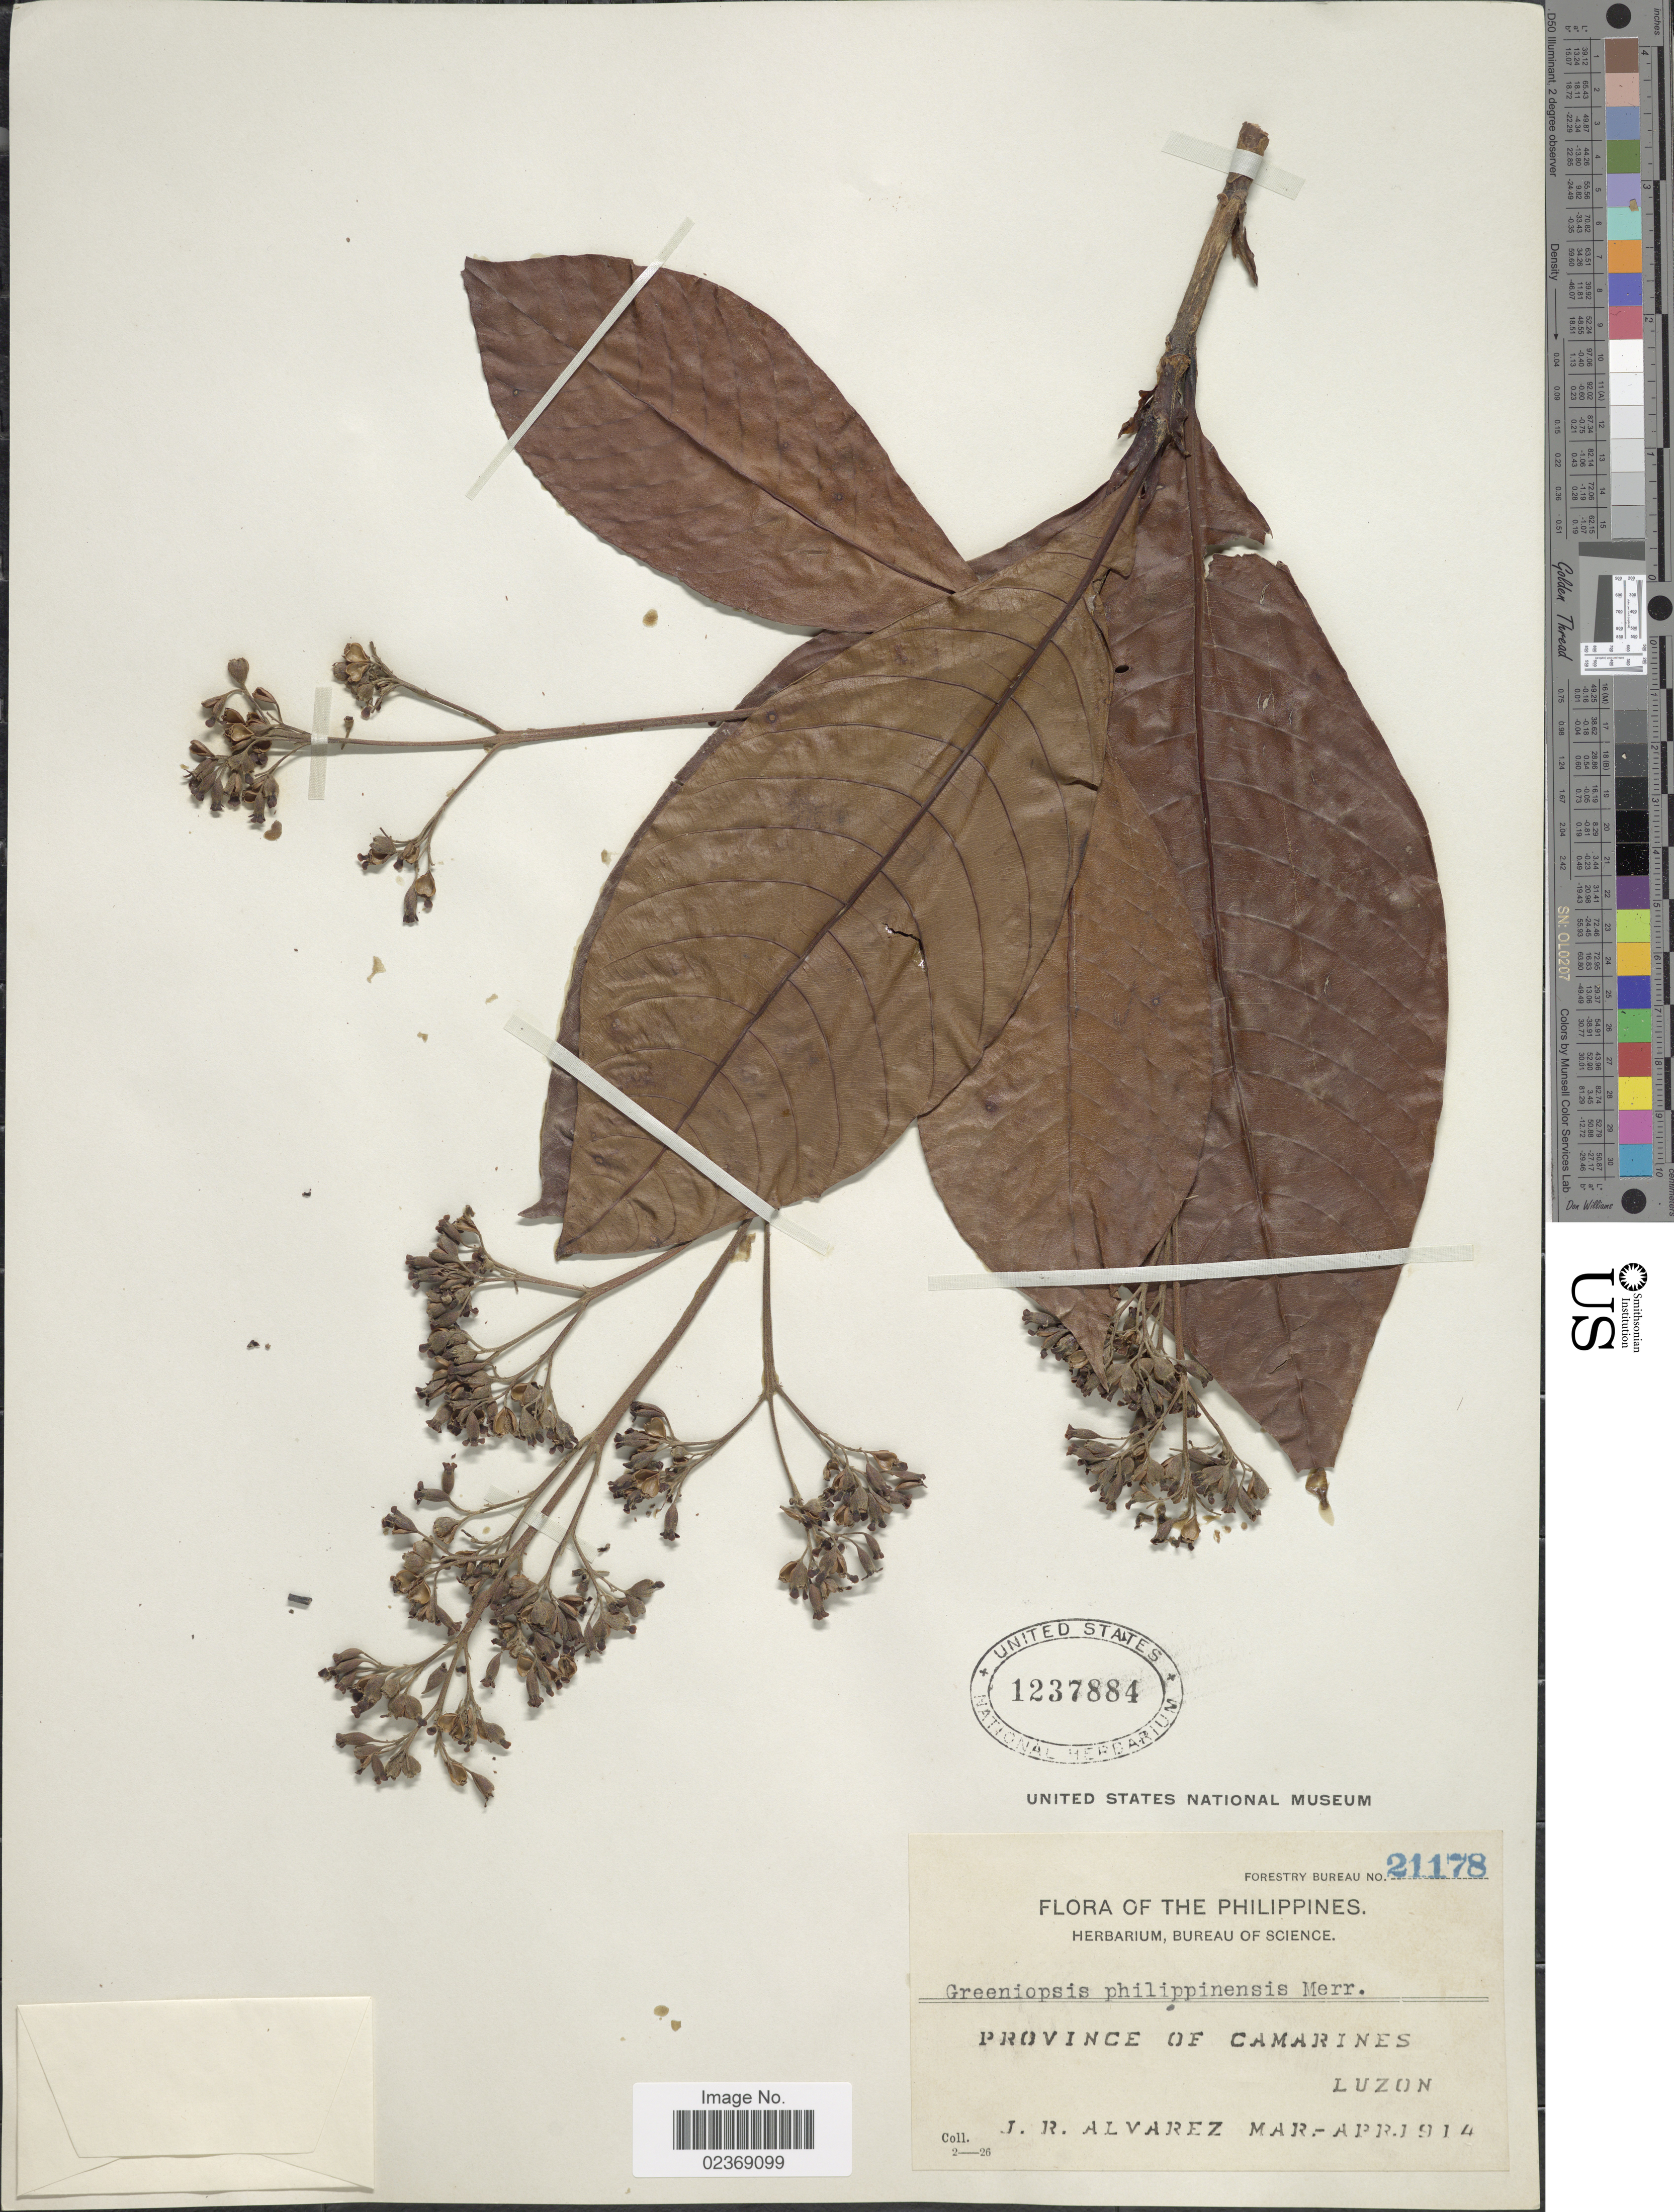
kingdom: Plantae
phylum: Tracheophyta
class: Magnoliopsida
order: Gentianales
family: Rubiaceae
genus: Greeniopsis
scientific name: Greeniopsis philippinensis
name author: Merr.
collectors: J. Alvarez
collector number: Forestry Bureau 21178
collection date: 1914-03/1914-04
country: Philippines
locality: Province of Camarines, Luzon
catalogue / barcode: US 1237884